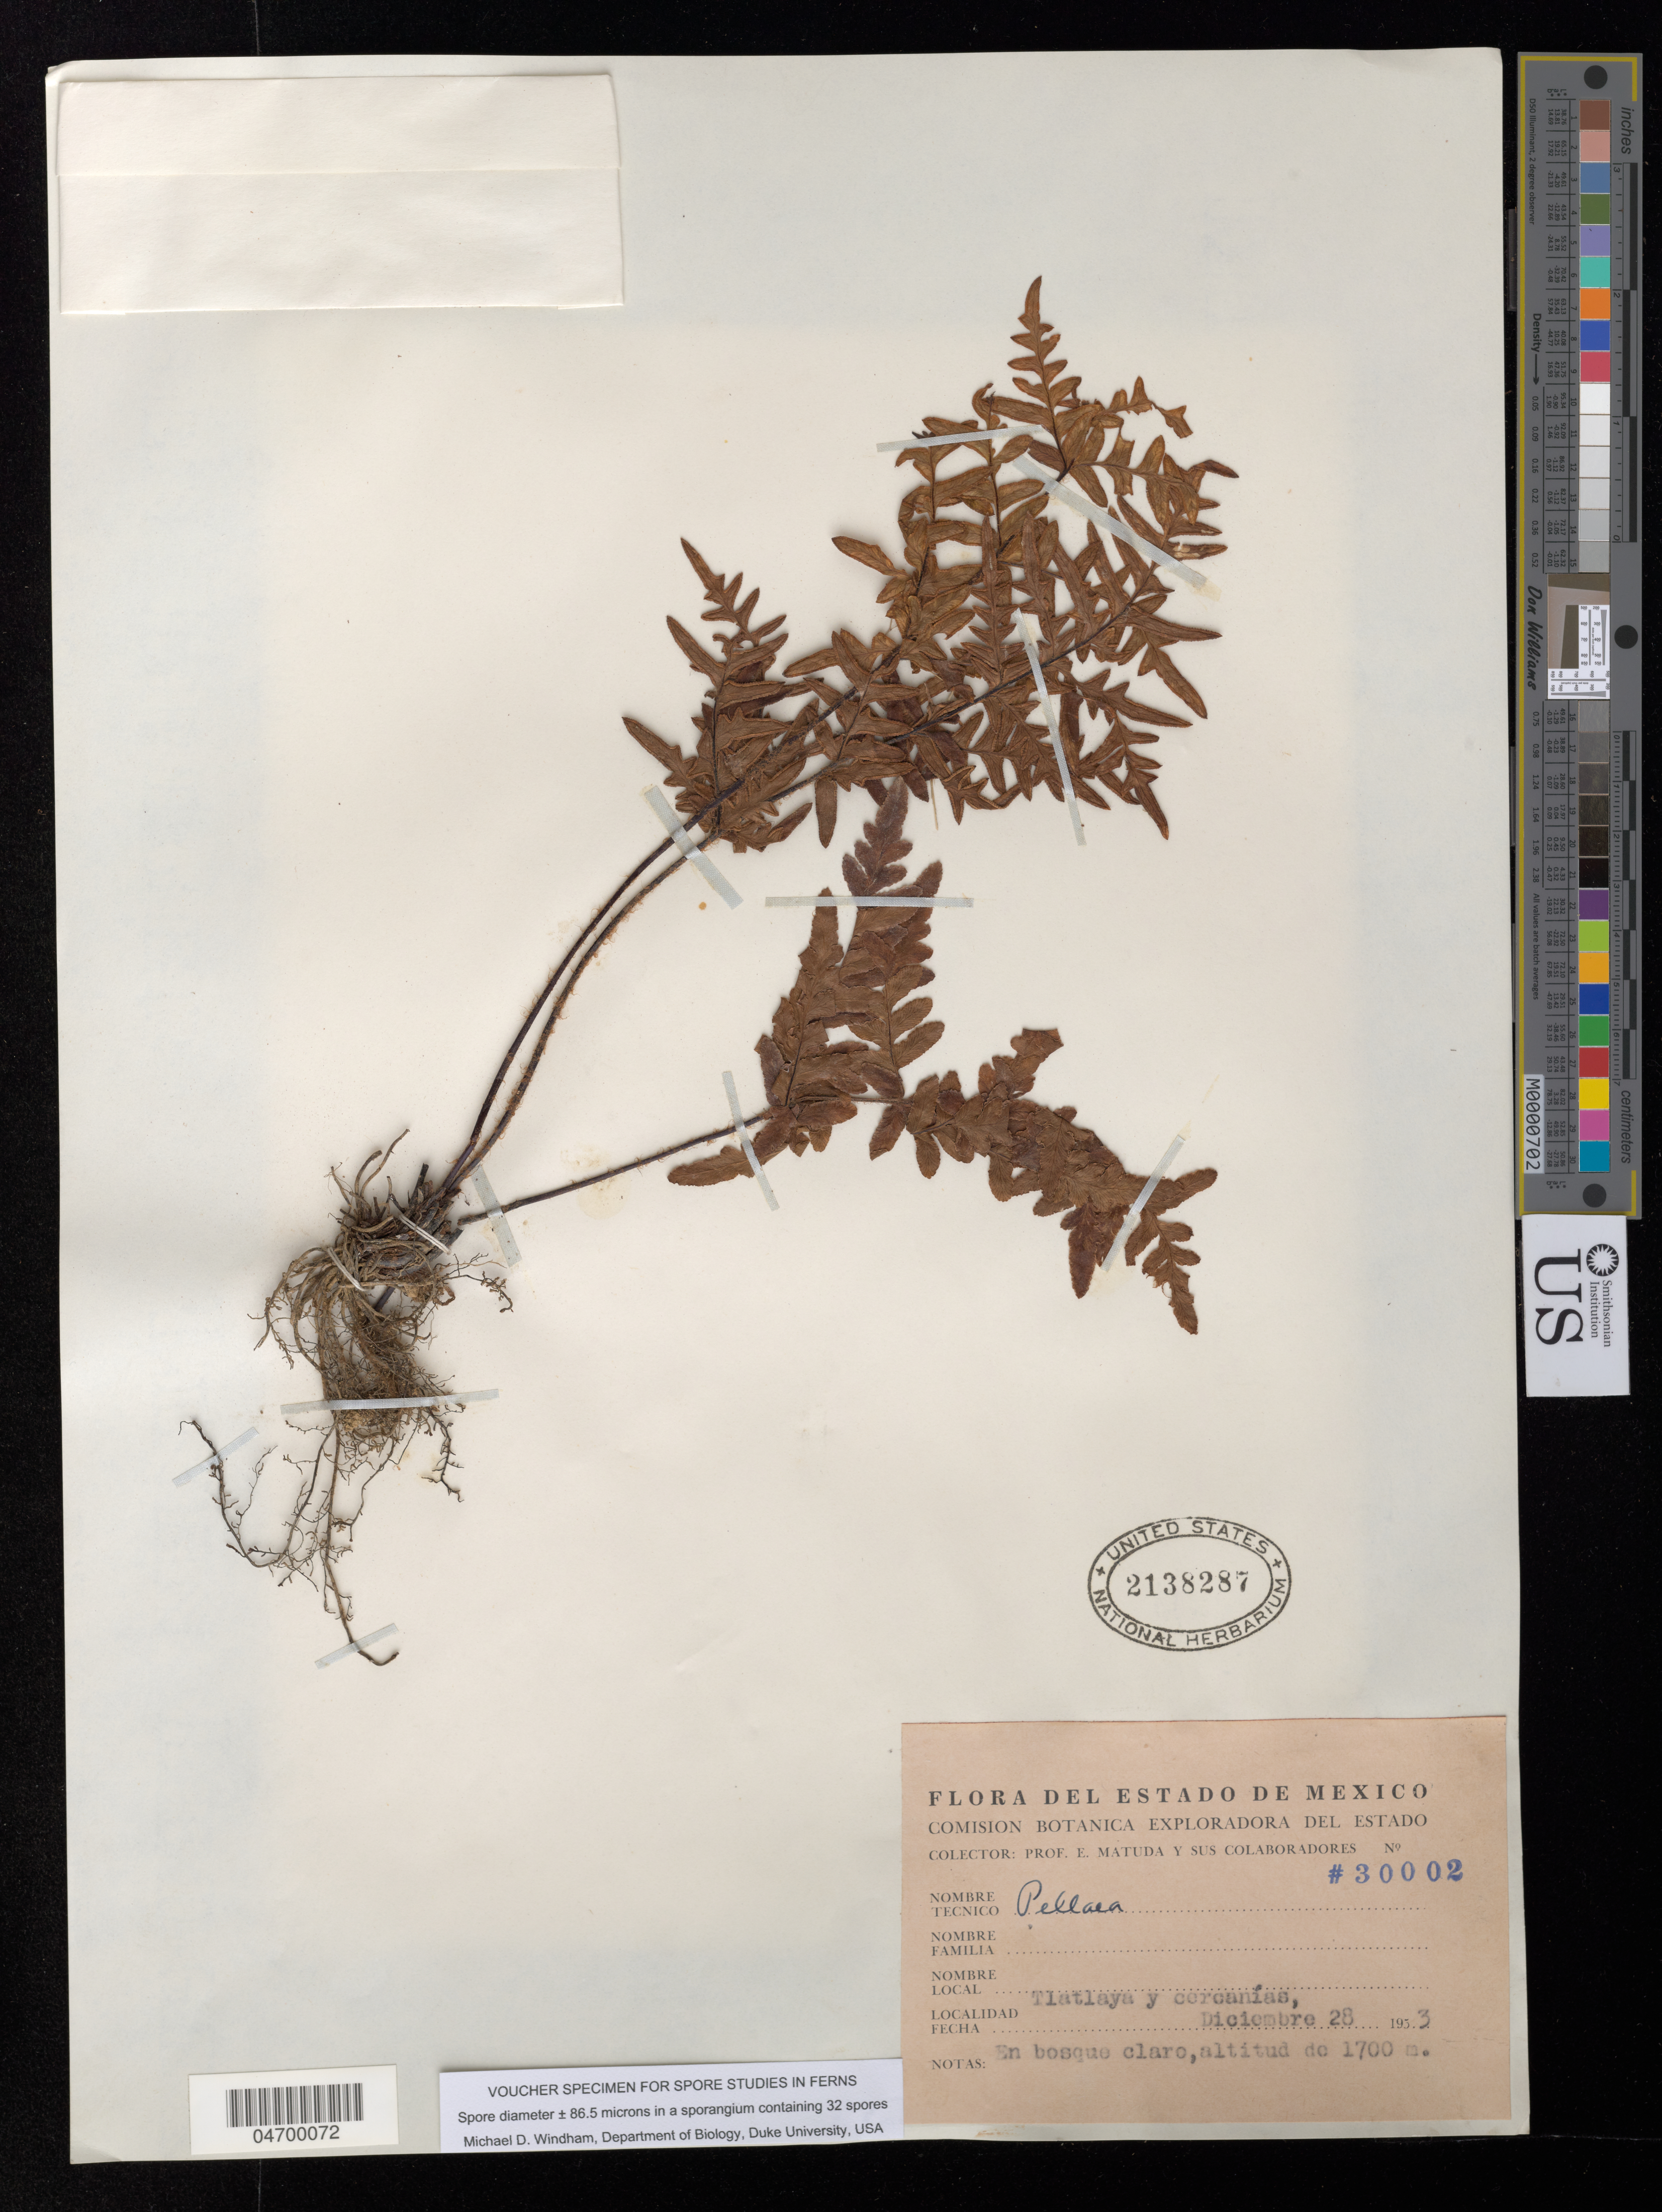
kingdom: Plantae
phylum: Tracheophyta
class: Polypodiopsida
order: Polypodiales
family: Pteridaceae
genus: Pellaea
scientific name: Pellaea sp.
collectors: E. Matuda & Sus Colaboradores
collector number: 30002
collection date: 1953-12-28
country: Mexico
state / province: México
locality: Tlatlaya y cercanías.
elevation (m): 1700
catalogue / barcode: US 2138287